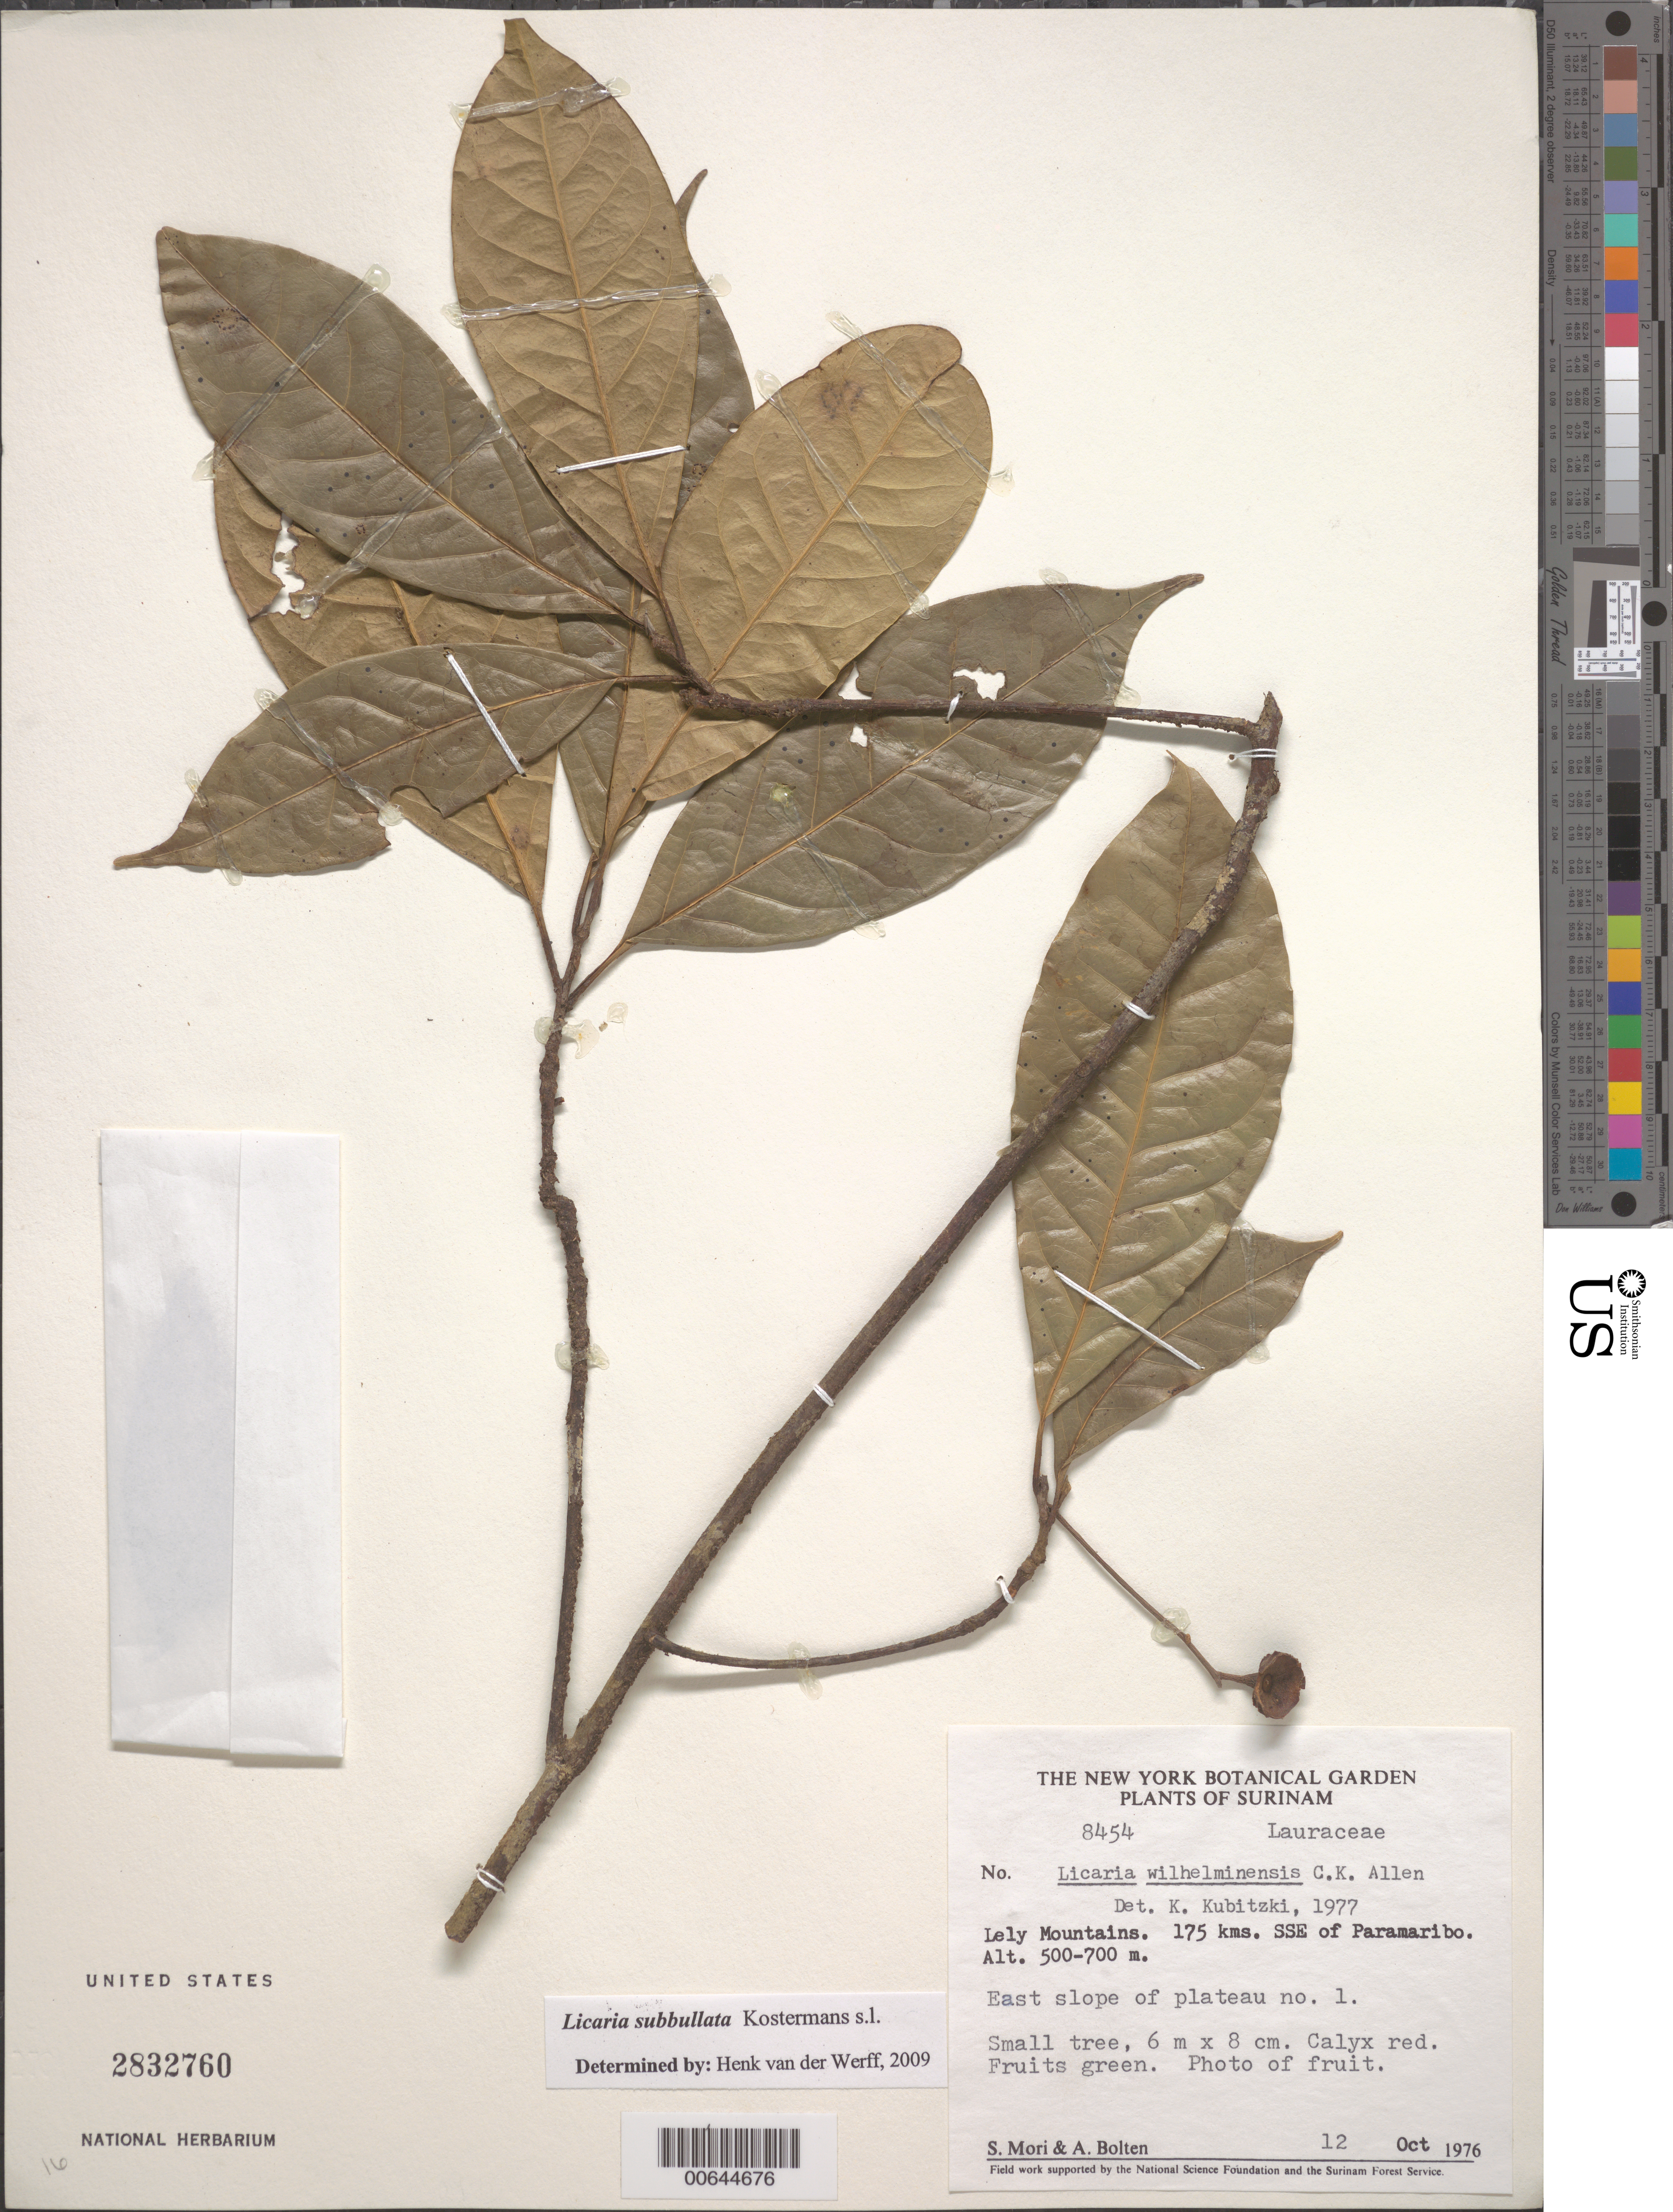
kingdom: Plantae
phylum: Tracheophyta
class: Magnoliopsida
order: Laurales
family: Lauraceae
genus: Licaria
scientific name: Licaria subbullata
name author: Kosterm.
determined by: van der Werff, H., (MO), Missouri Botanical Garden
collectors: S. Mori & A. Bolten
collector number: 8454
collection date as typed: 12-Oct-76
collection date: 1976-10-12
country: Suriname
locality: Lely Mts., 175 km SSE of Paramaribo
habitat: E slope of the plateau No. 1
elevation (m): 500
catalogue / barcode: US 2832760